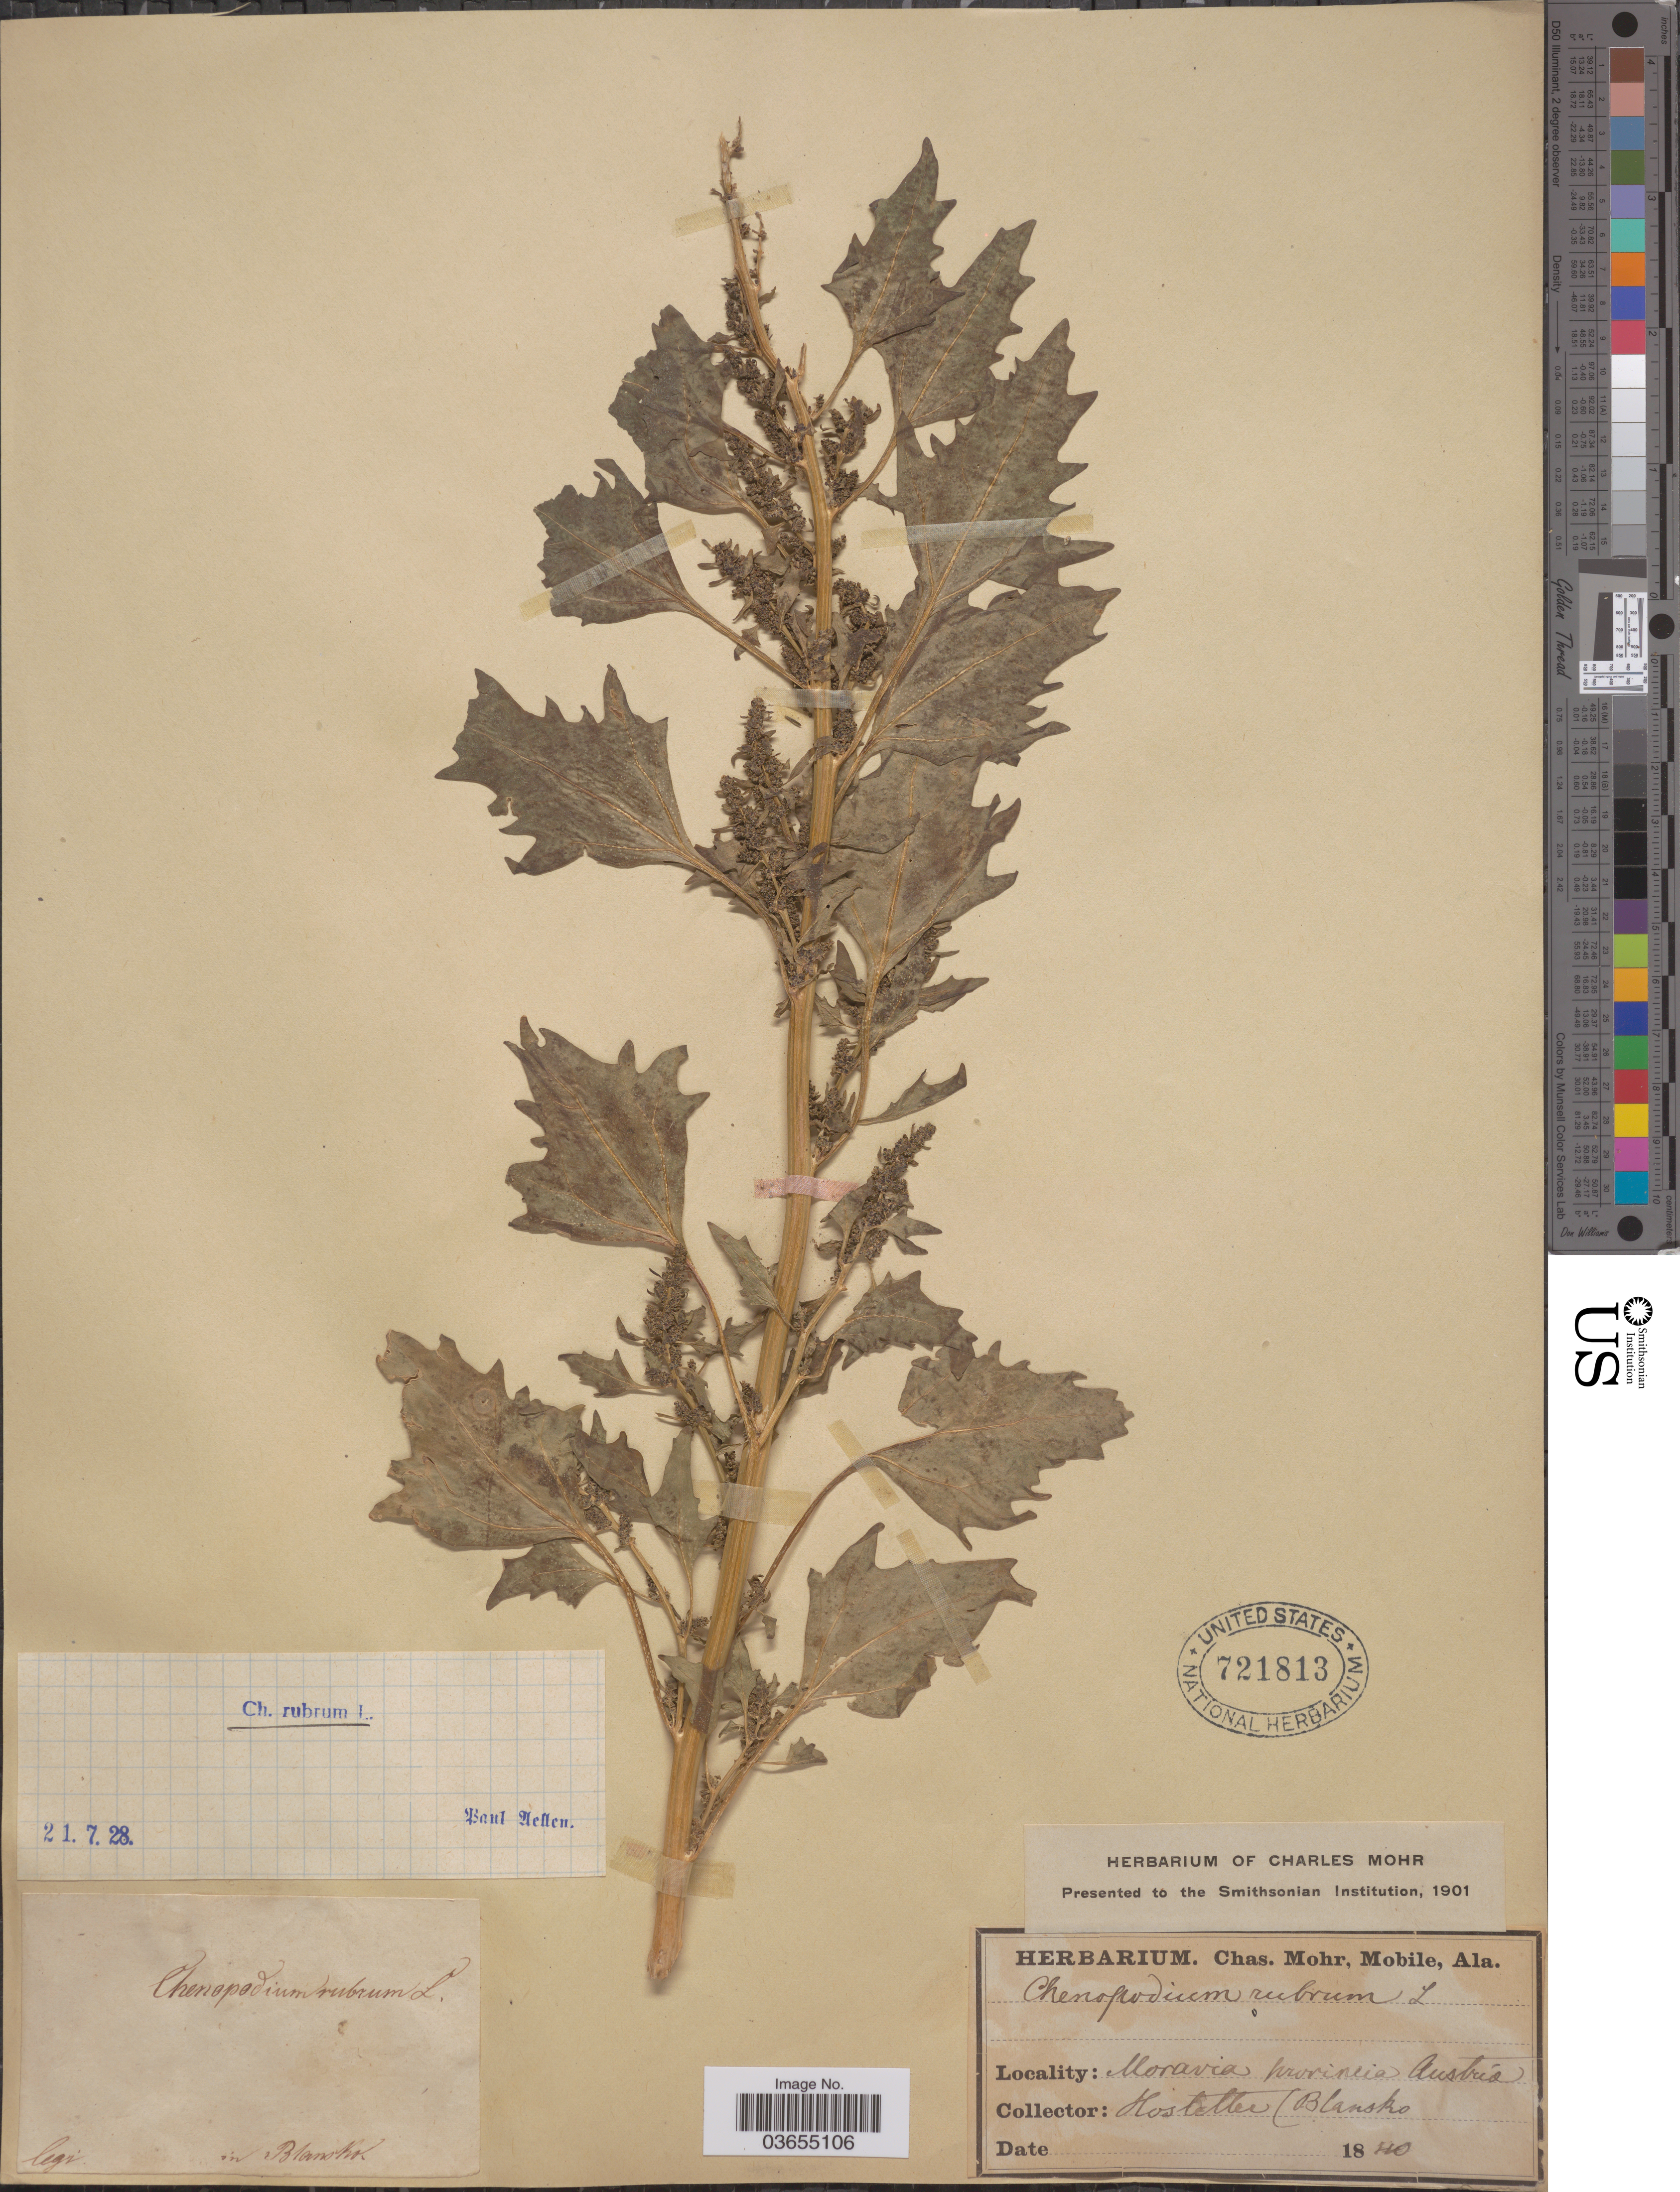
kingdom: Plantae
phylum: Tracheophyta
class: Magnoliopsida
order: Caryophyllales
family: Amaranthaceae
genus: Chenopodium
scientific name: Chenopodium rubrum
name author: L.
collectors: Hostetter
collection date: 1840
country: Czechia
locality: Moravia provincia Austria. (Blansko [unsure placement]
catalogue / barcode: US 721813